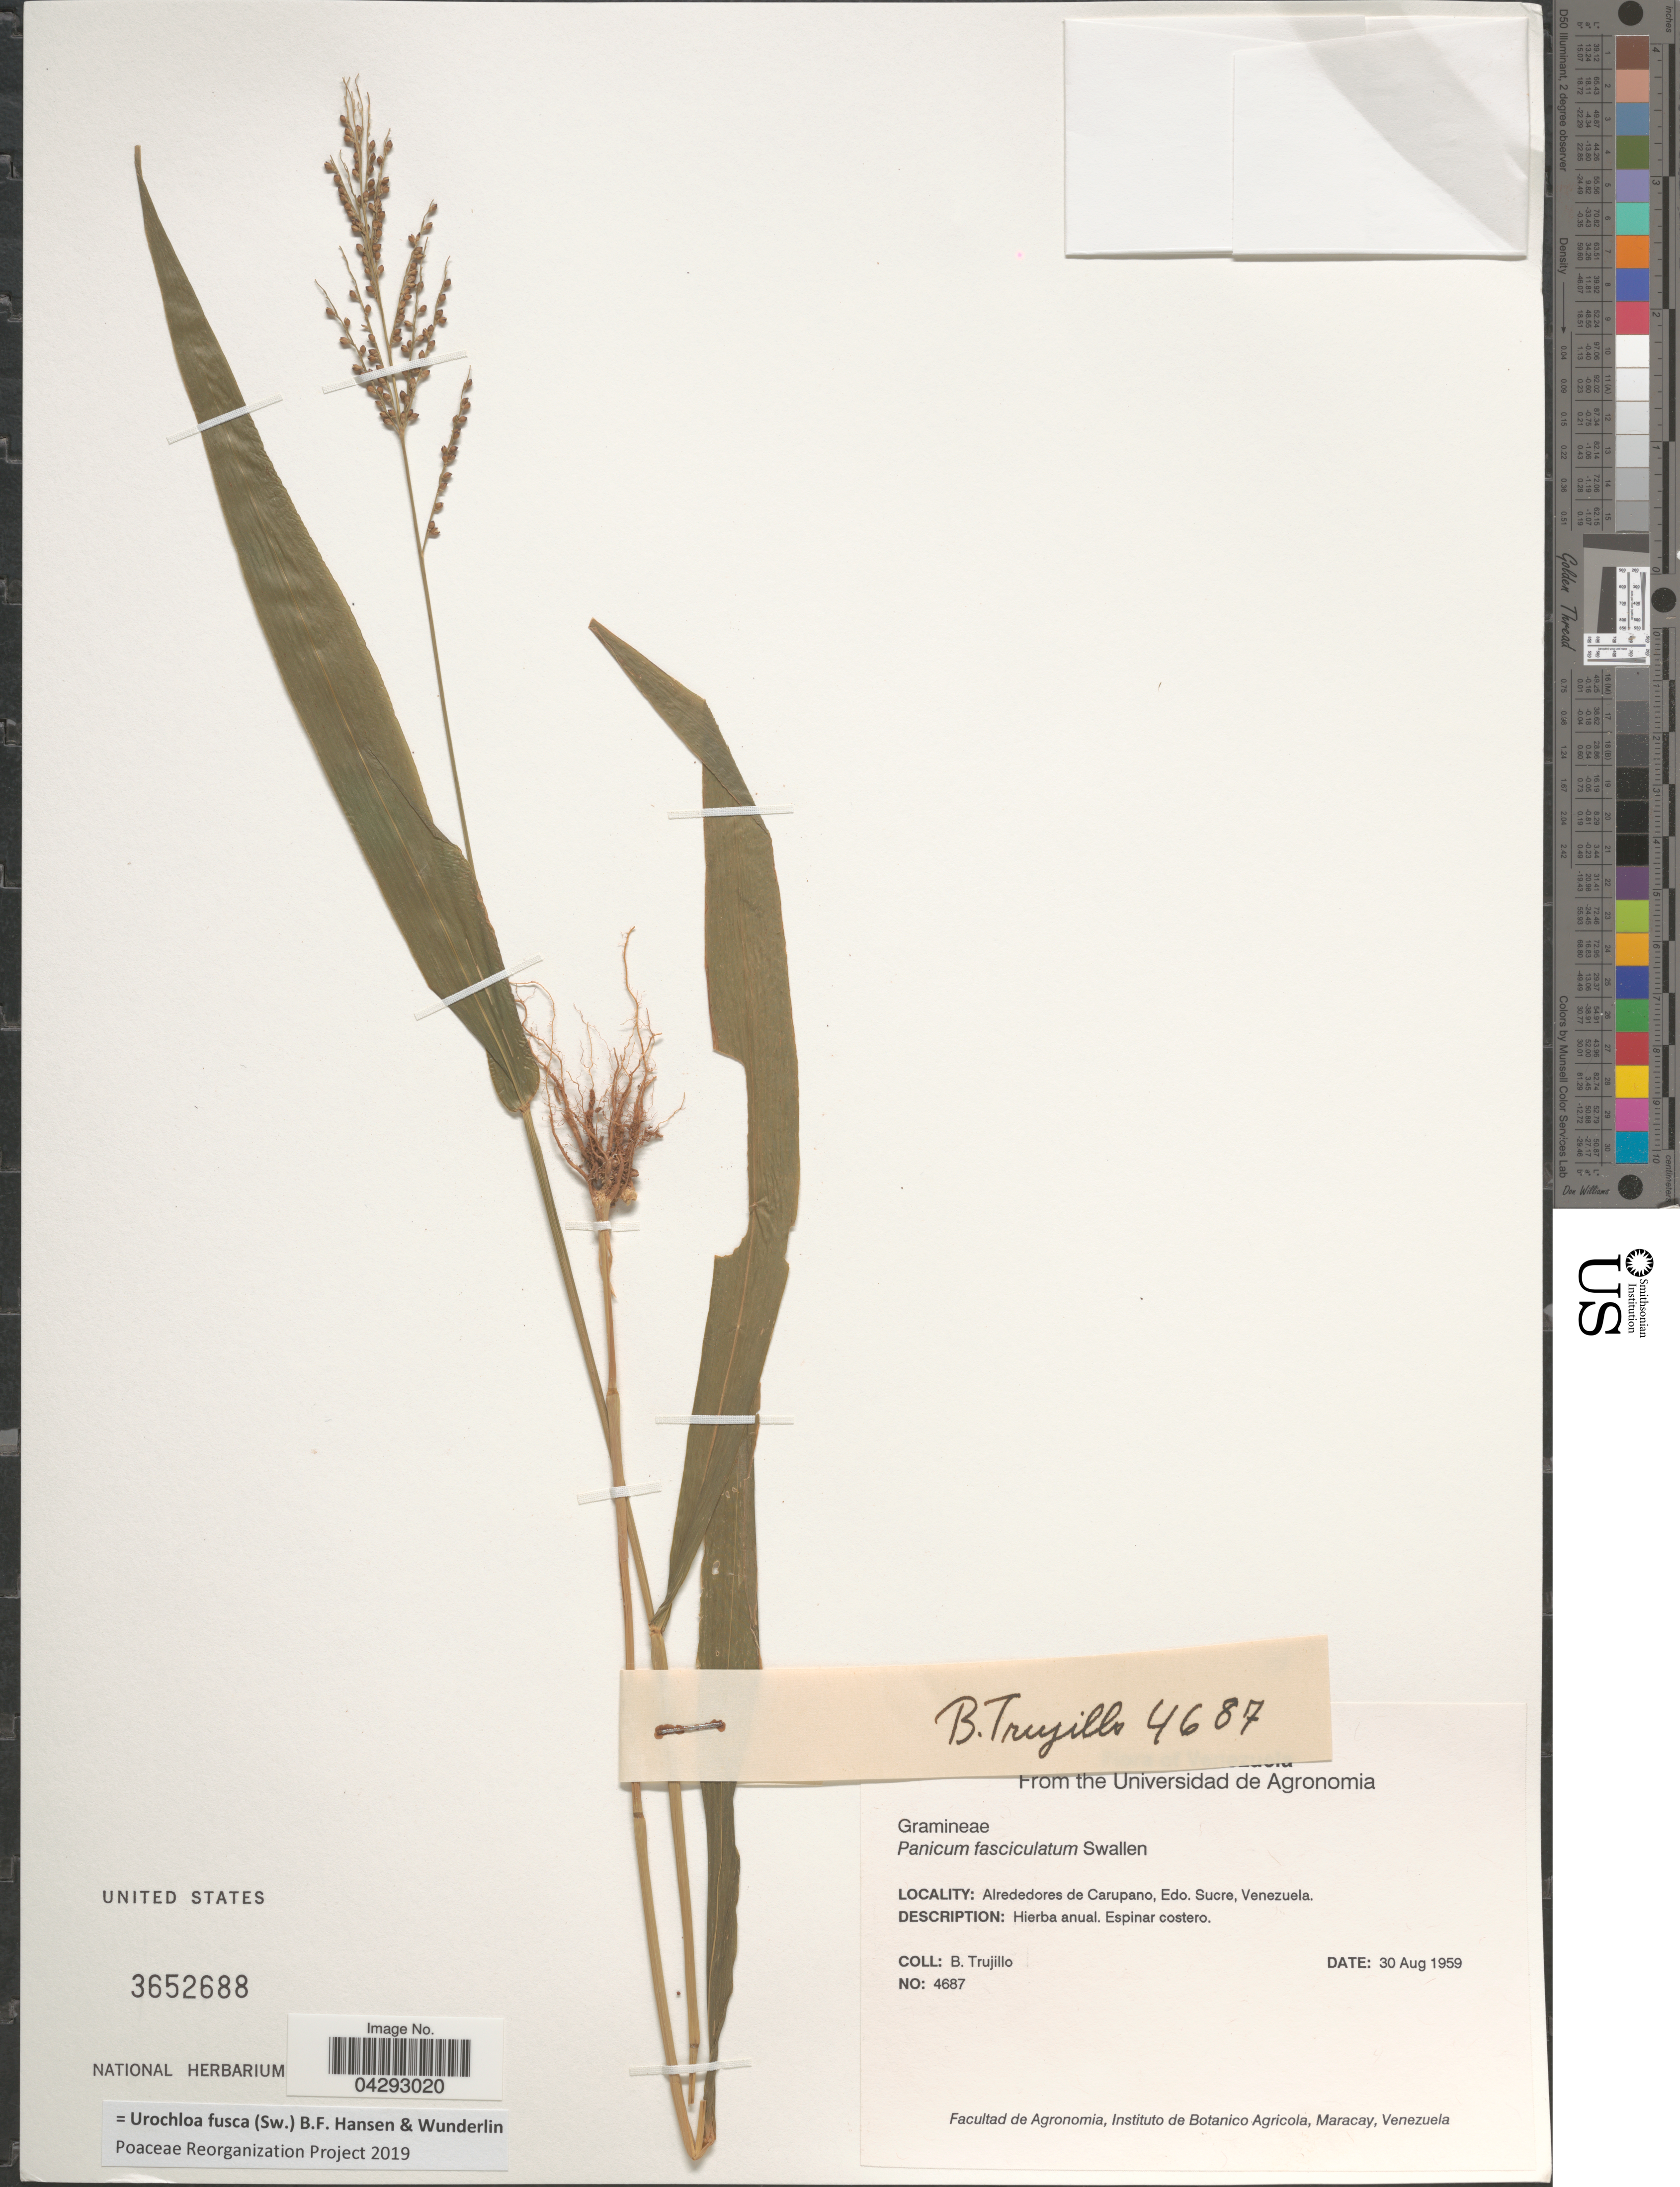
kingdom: Plantae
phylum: Tracheophyta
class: Liliopsida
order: Poales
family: Poaceae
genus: Urochloa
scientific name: Urochloa fusca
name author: (Sw.) B.F. Hansen & Wunderlin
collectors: B. Trujillo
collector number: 4687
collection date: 1959-08-30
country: Venezuela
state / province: Sucre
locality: Alrededores de Carupano, Edo. Sucre.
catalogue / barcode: US 3652688